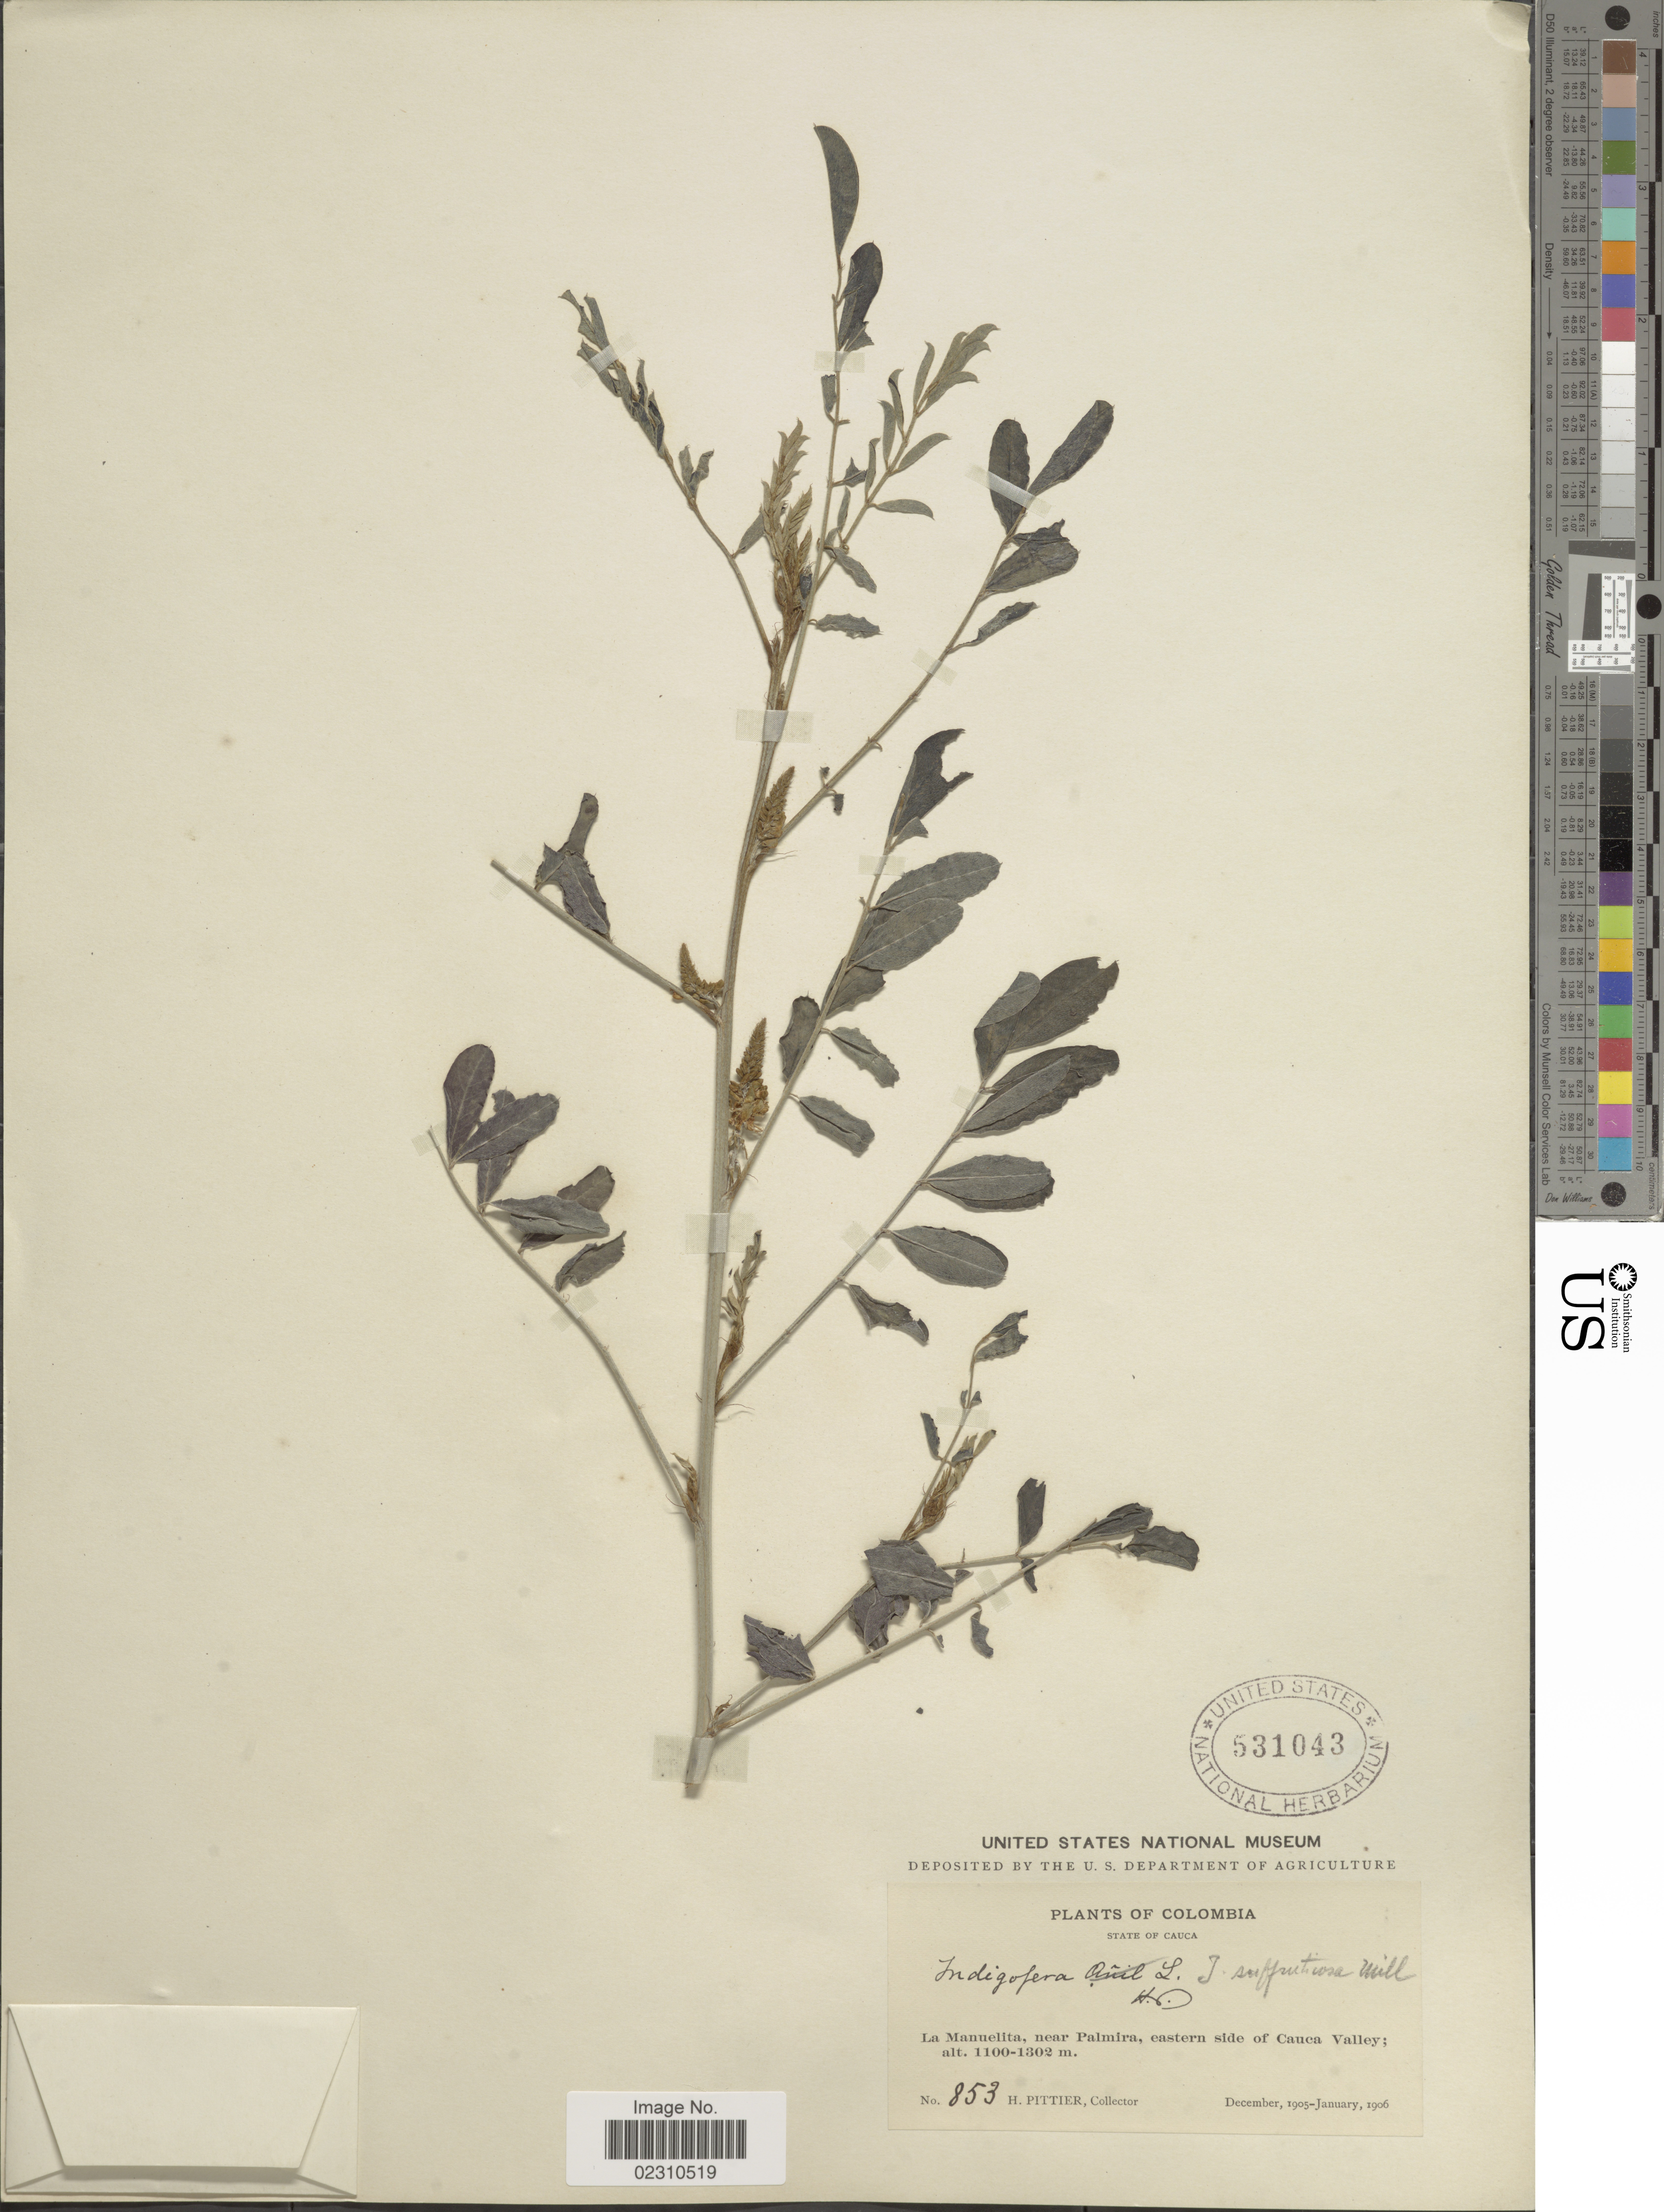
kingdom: Plantae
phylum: Tracheophyta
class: Magnoliopsida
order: Fabales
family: Fabaceae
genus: Indigofera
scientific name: Indigofera suffruticosa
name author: Mill.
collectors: H. F. Pittier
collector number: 853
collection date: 1902-12/1906-01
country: Colombia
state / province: Cauca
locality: State of Cauca. La Manuelita, near Palmira, eastern side of Cauca Valley.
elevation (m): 1100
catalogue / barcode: US 531043